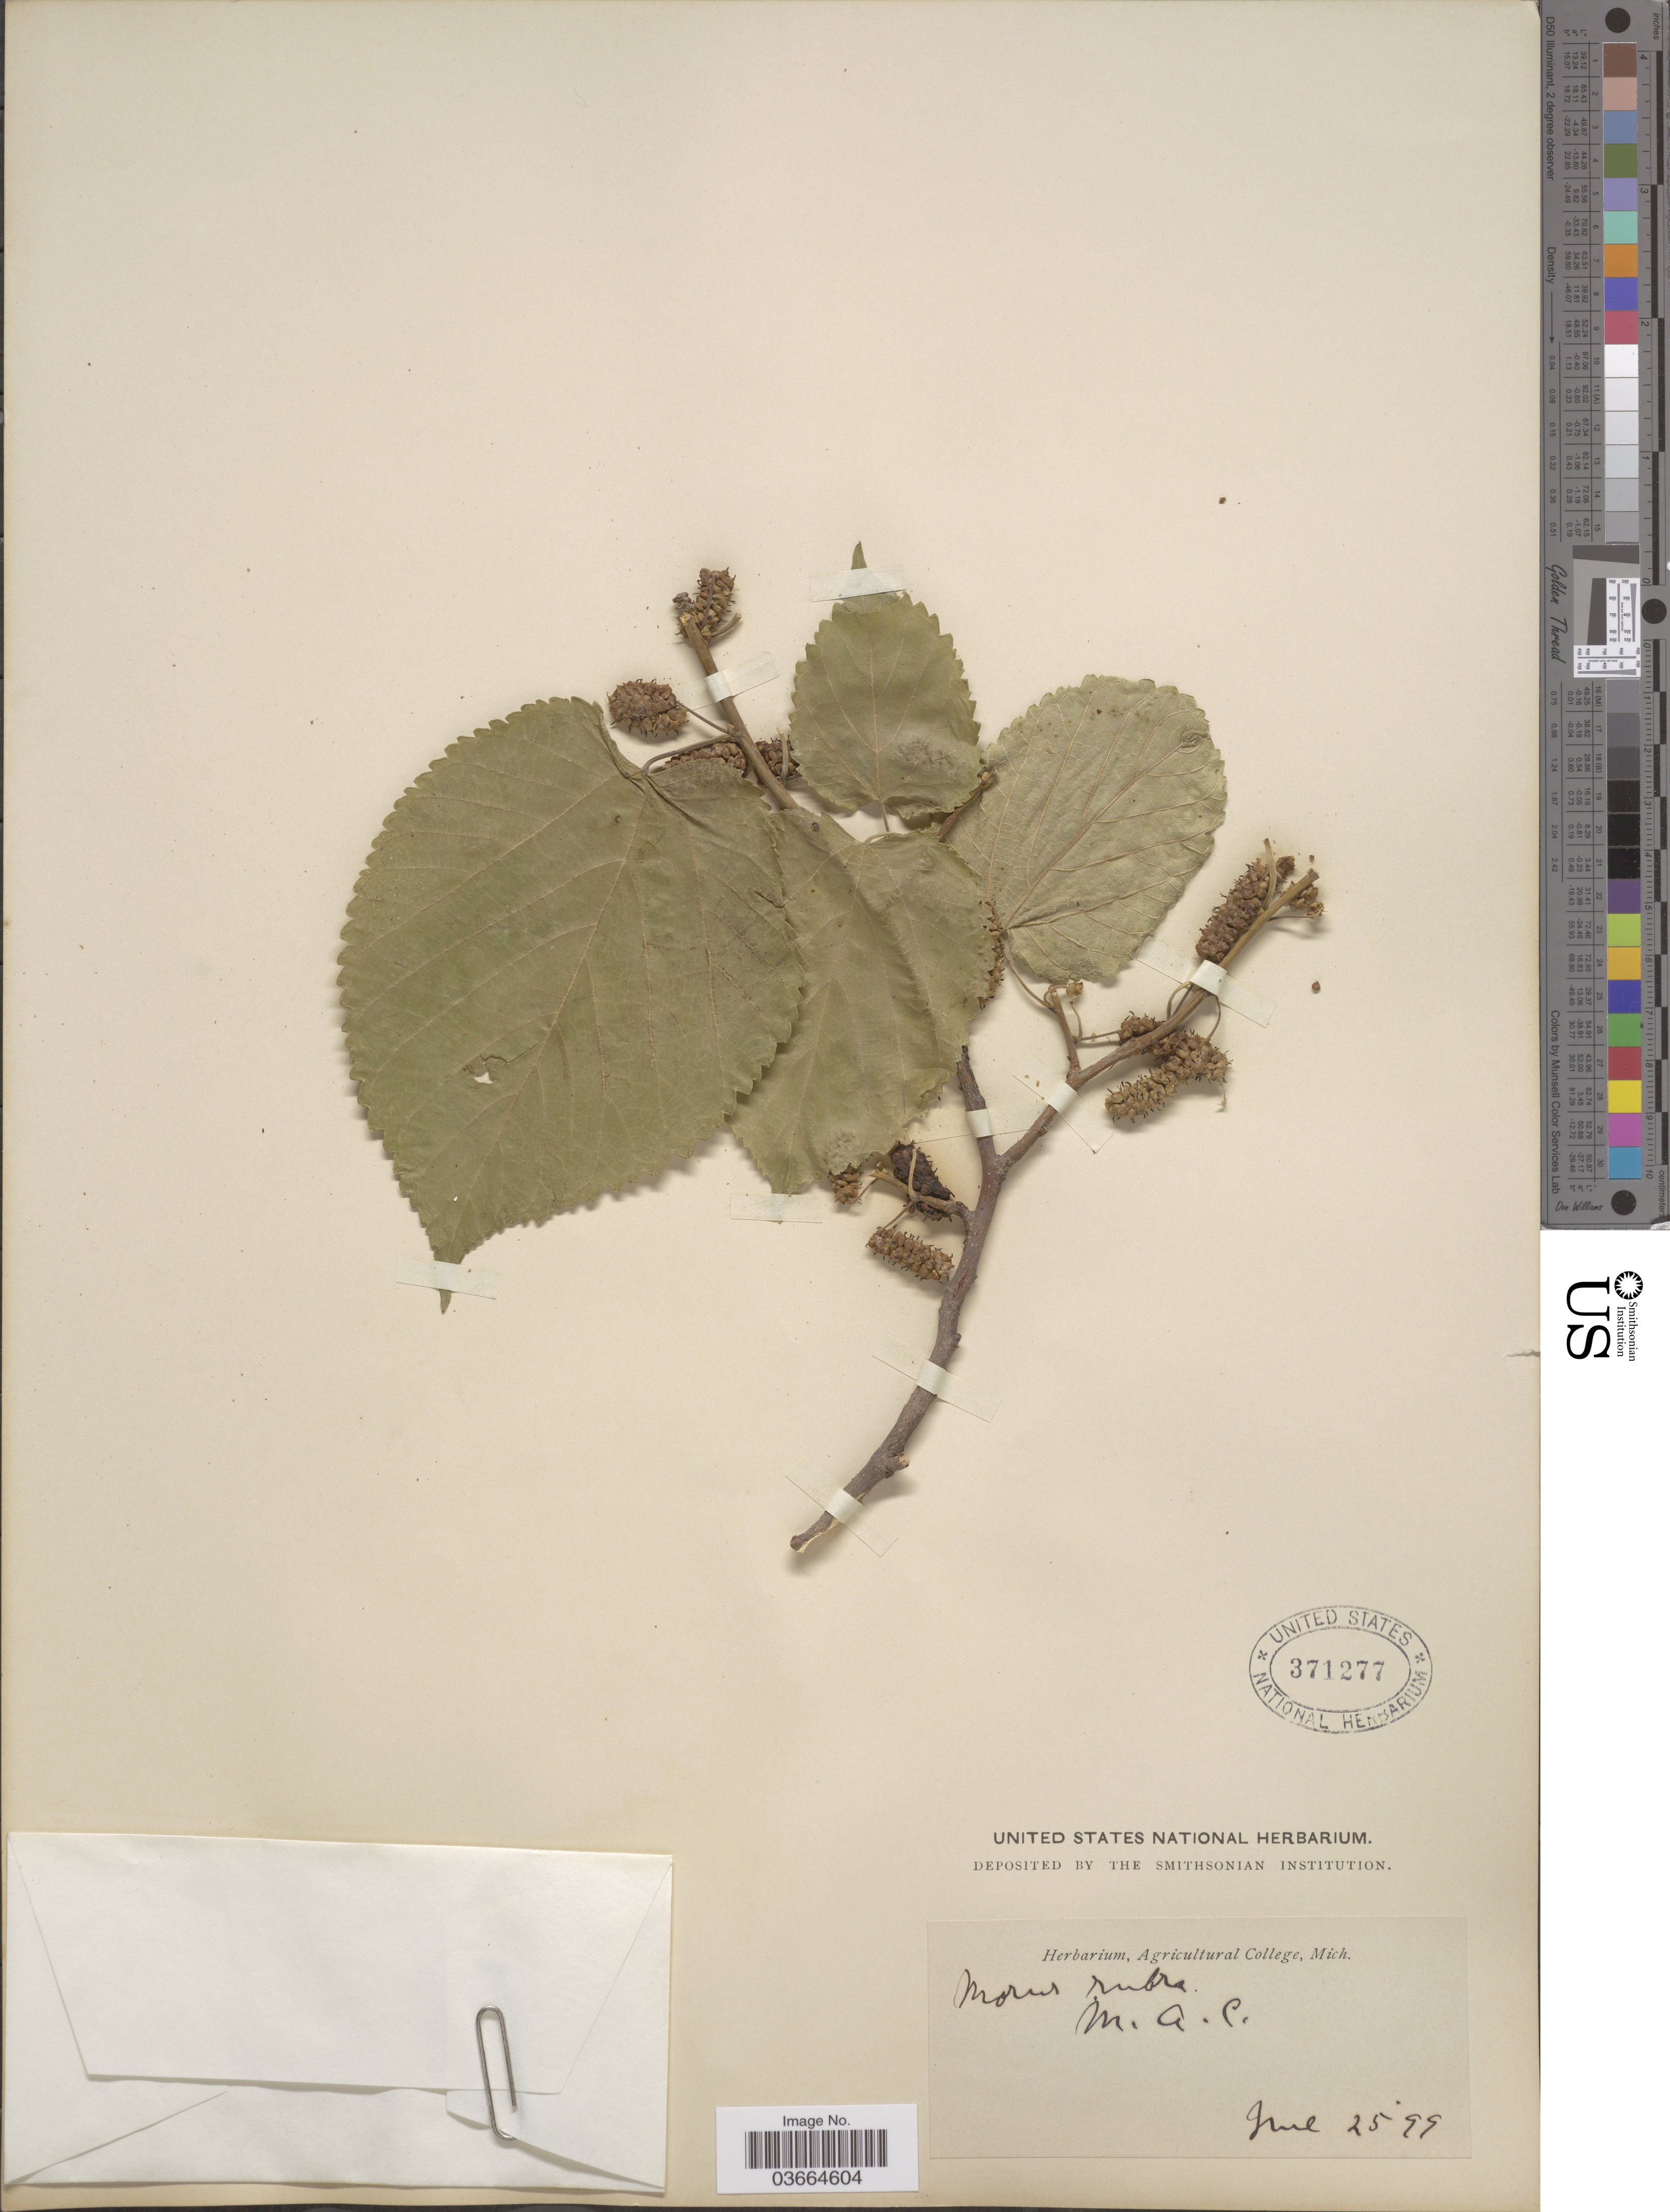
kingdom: Plantae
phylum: Tracheophyta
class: Magnoliopsida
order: Rosales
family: Moraceae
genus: Morus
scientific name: Morus rubra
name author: L.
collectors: ex herb. Agricultural College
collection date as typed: Transcribed d/m/y: 25/6/99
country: United States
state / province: Michigan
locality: M.A.C.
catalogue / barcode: US 371277